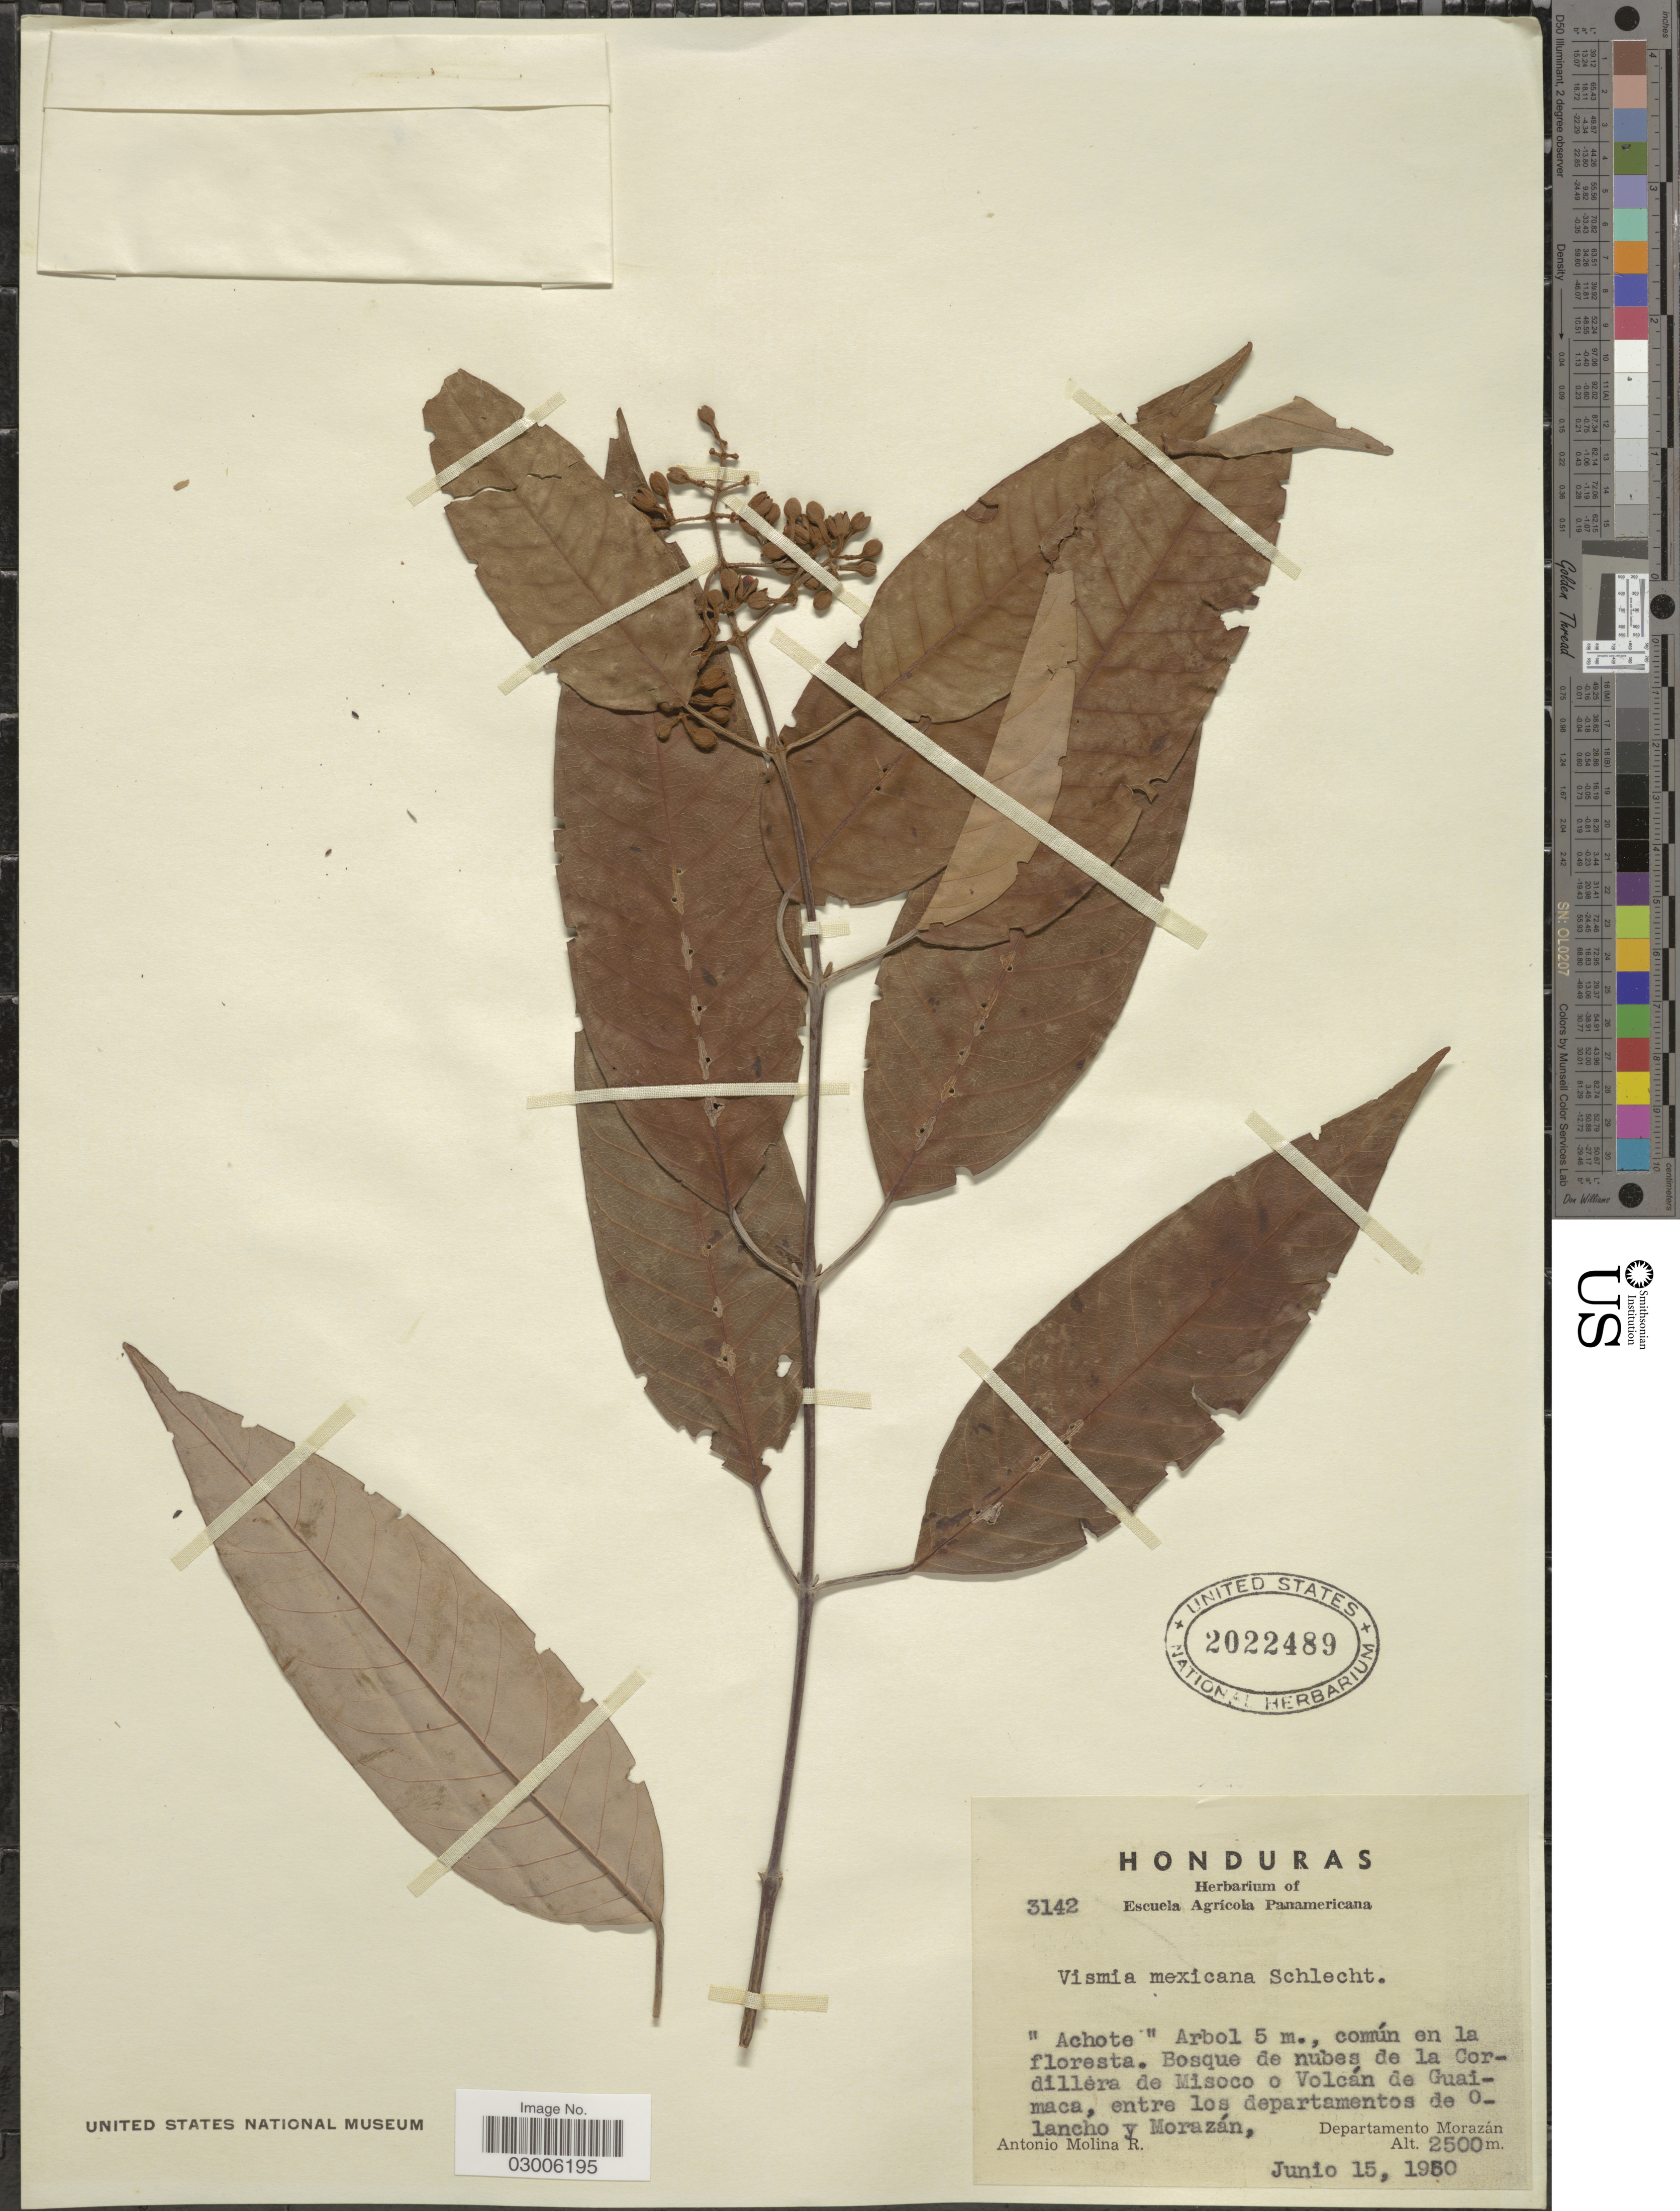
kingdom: Plantae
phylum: Tracheophyta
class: Magnoliopsida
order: Malpighiales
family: Hypericaceae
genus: Vismia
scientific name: Vismia baccifera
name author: (L.) Triana & Planch.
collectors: A. Molina R.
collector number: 3142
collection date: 1950-06-15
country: Honduras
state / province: Fco. Morazán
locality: Bosque de nubes de la Cordillera de Misoco o Volcán de Guaimaca, entre los departamentos de Olancho y Morazán, Departamento Morazán.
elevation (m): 2500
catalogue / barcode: US 2022489